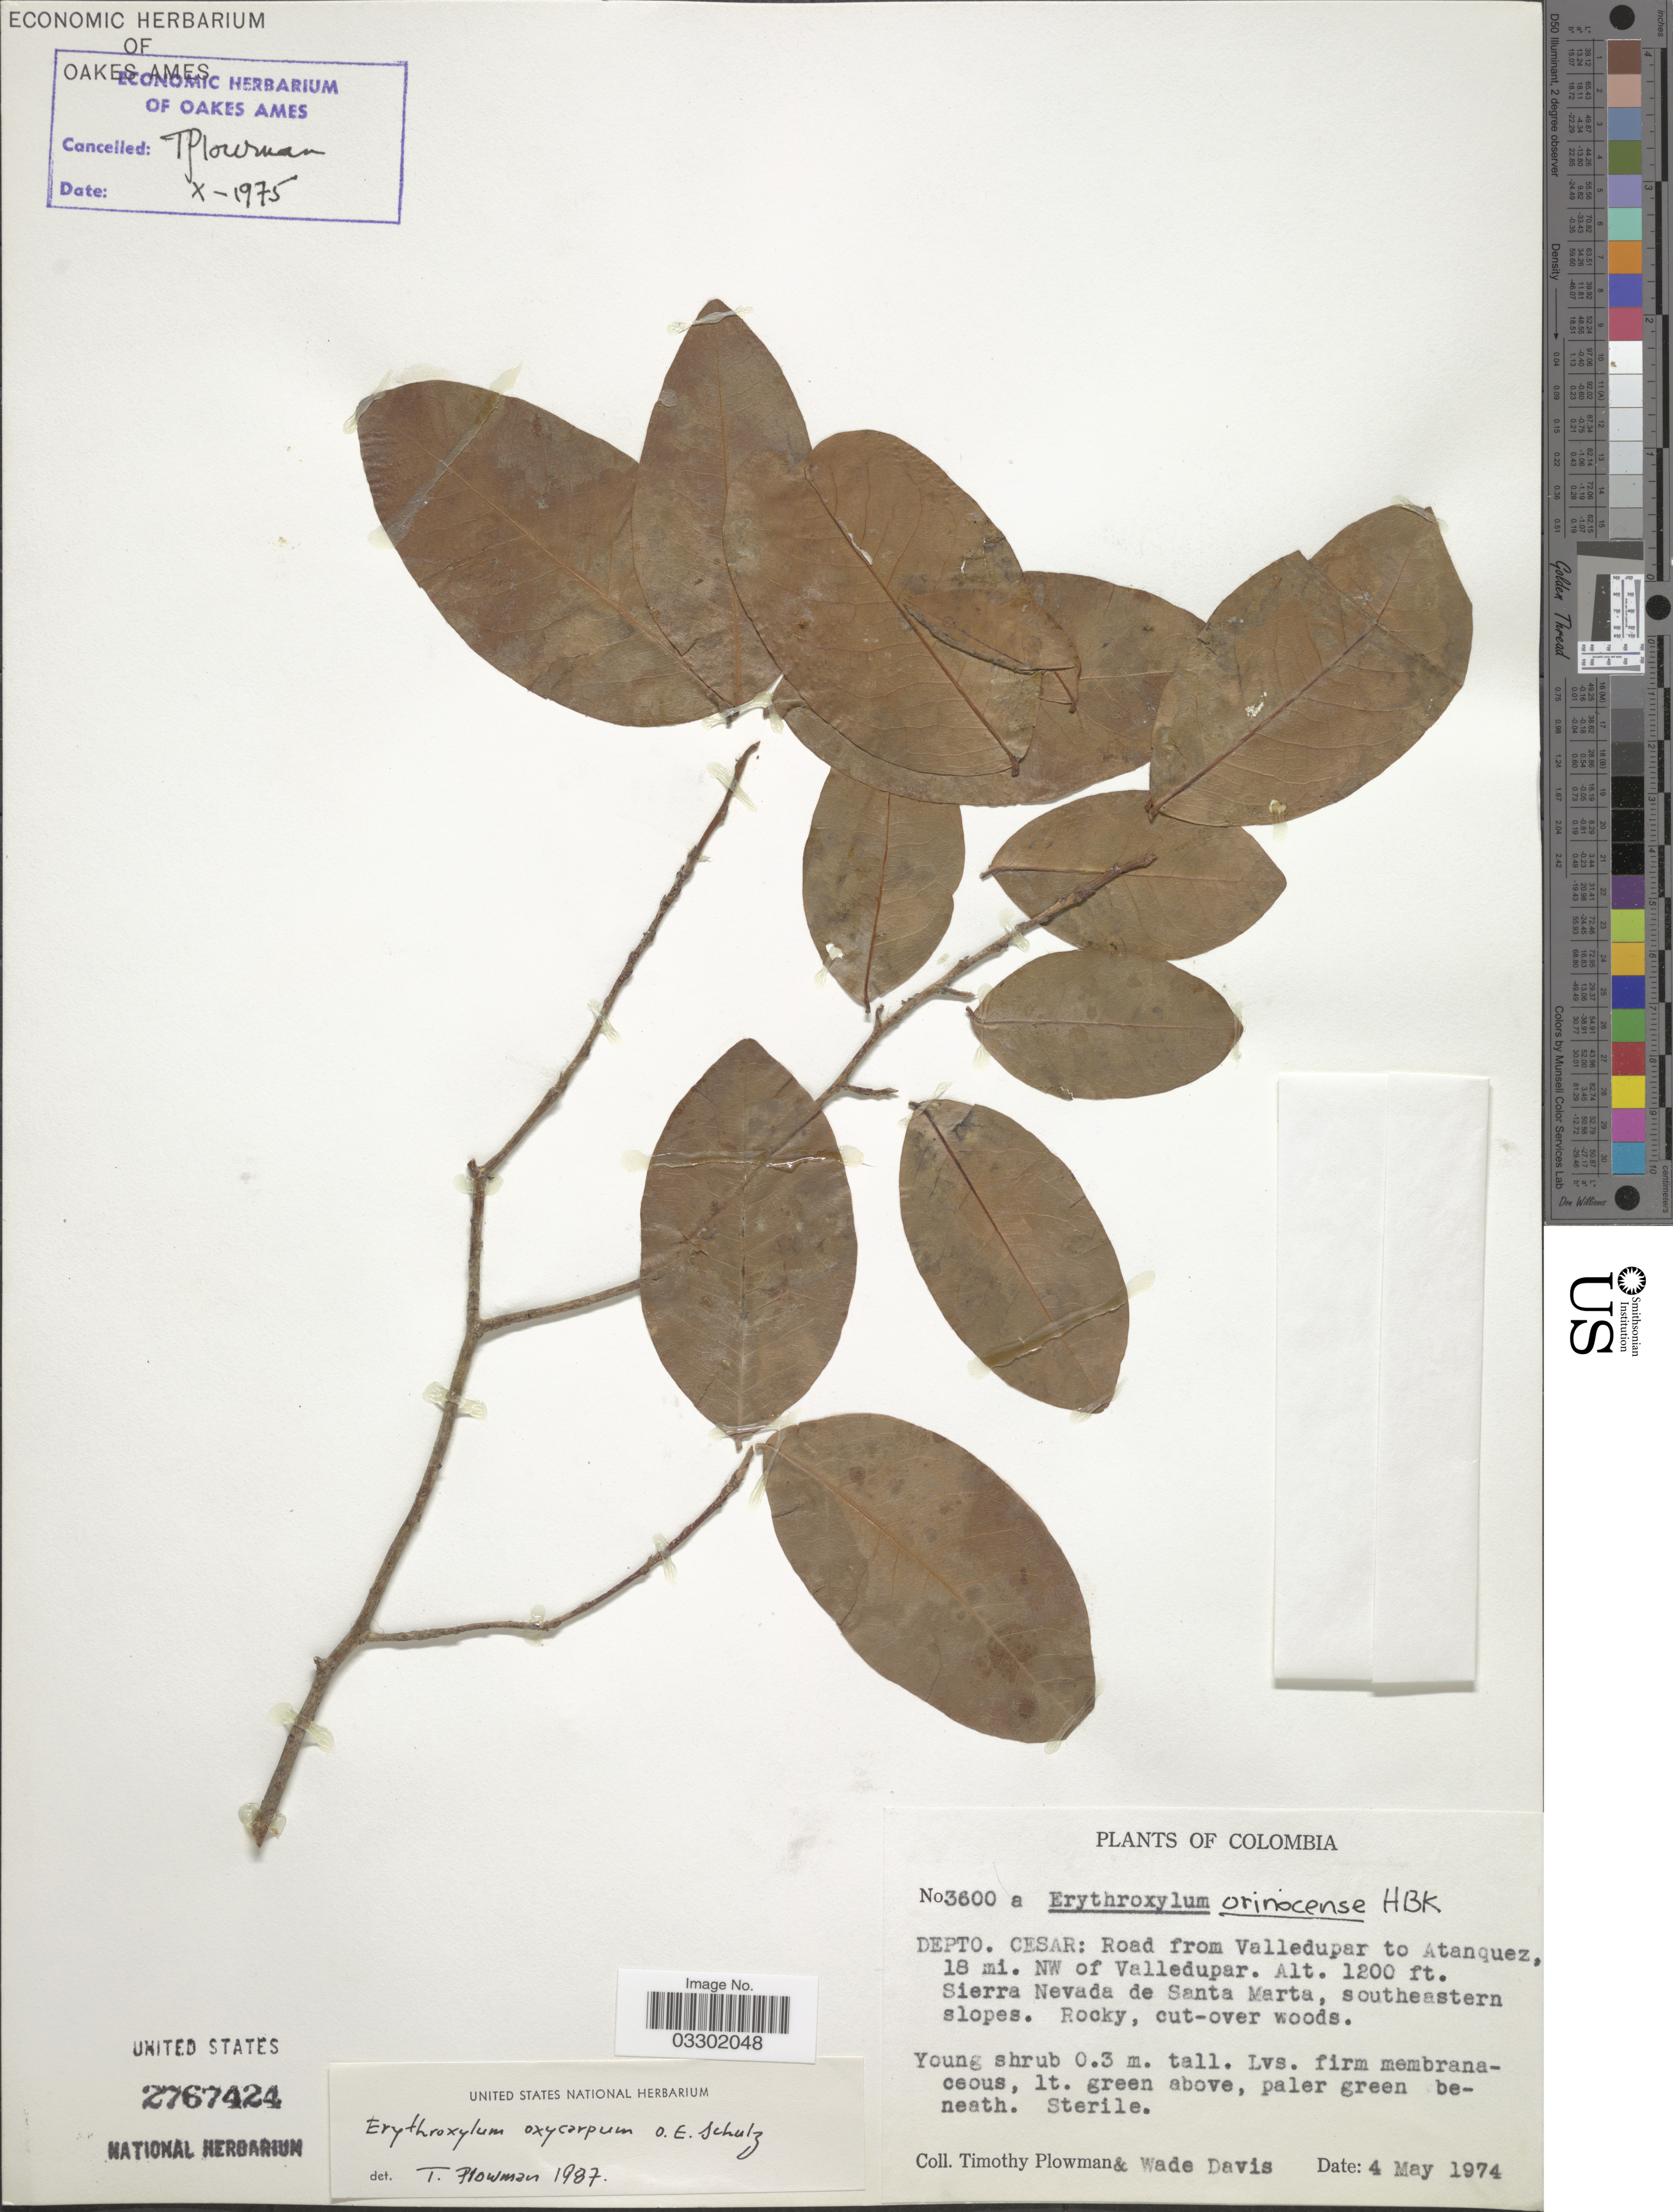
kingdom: Plantae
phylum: Tracheophyta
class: Magnoliopsida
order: Malpighiales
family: Erythroxylaceae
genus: Erythroxylum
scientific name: Erythroxylum oxycarpum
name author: O.E. Schulz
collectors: T. Plowman & W. Davis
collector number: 3600 a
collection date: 1974-05-04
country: Colombia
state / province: Cesar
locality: Depto. Cesar: Road from Valledupar to Atanquez, 18 mi. NW of Valledupar. Sierra Nevada de Santa Marta, southeastern slopes.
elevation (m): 366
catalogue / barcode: US 2767424